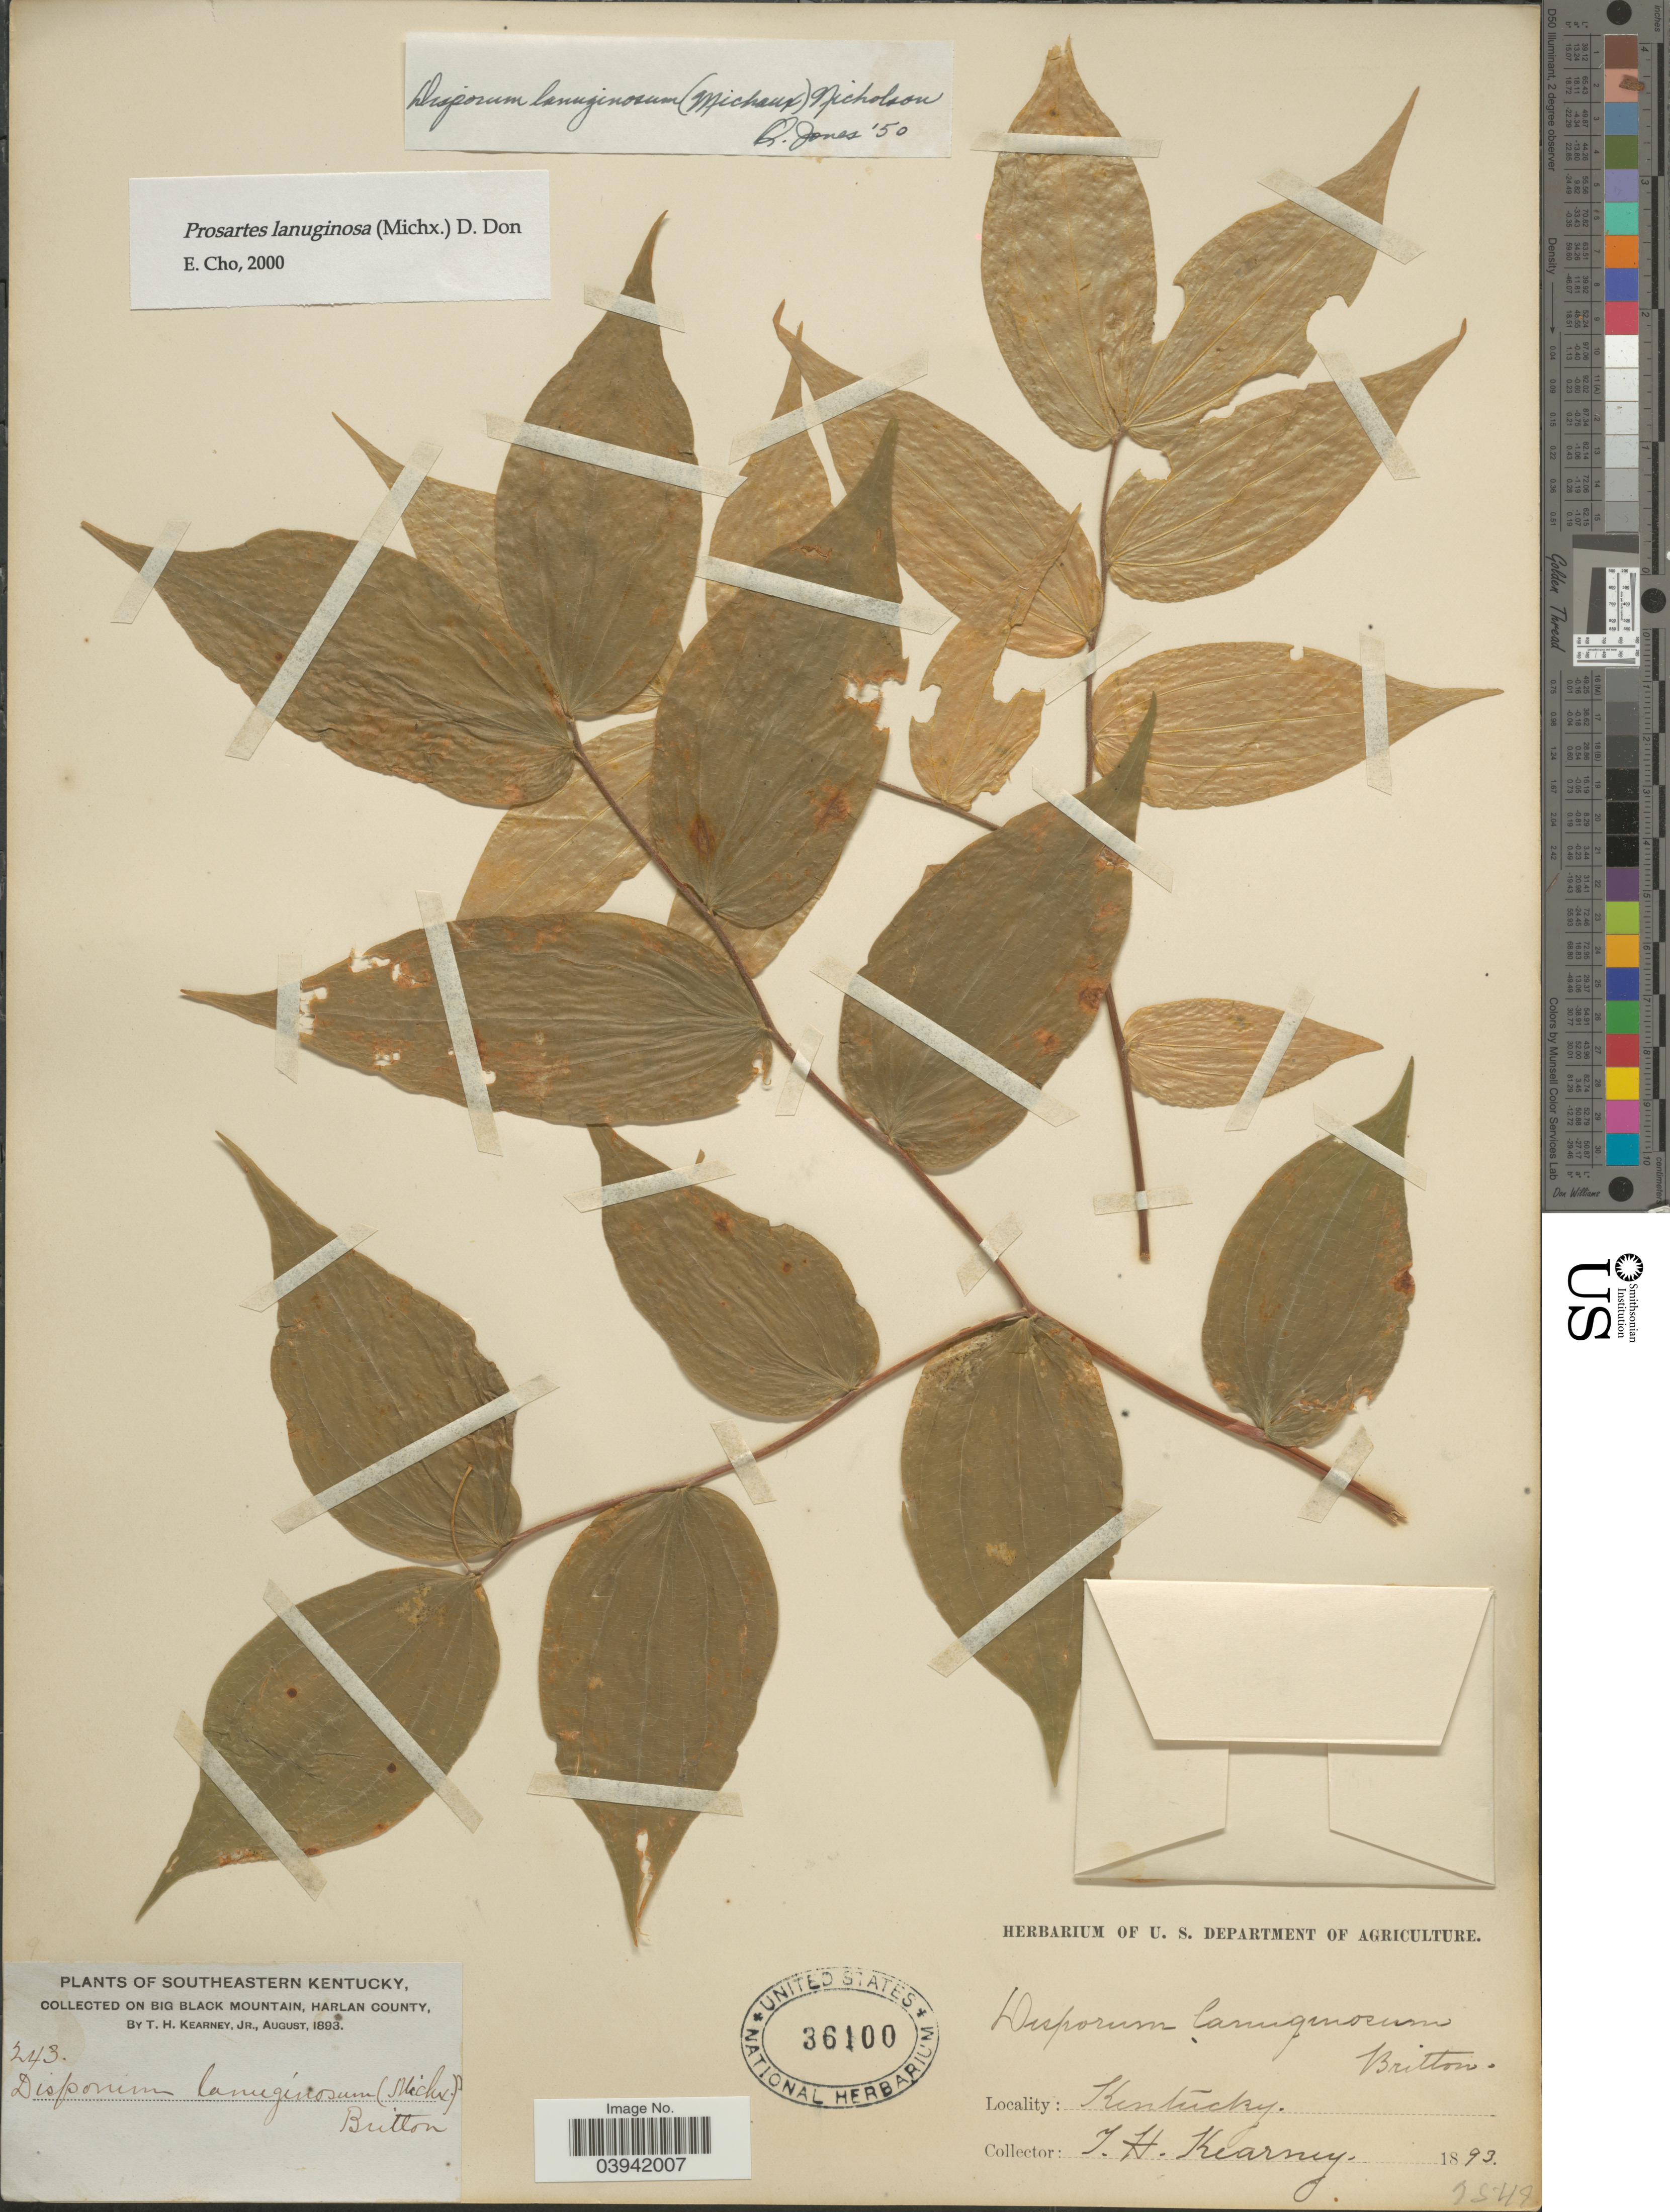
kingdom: Plantae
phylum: Tracheophyta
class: Liliopsida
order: Liliales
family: Liliaceae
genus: Prosartes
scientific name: Prosartes lanuginosa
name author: D. Don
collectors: T. H. Kearney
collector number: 243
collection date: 1893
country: United States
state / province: Kentucky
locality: Southeastern Kentucky, on Big Black Mountain, Harlan County.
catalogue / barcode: US 36100